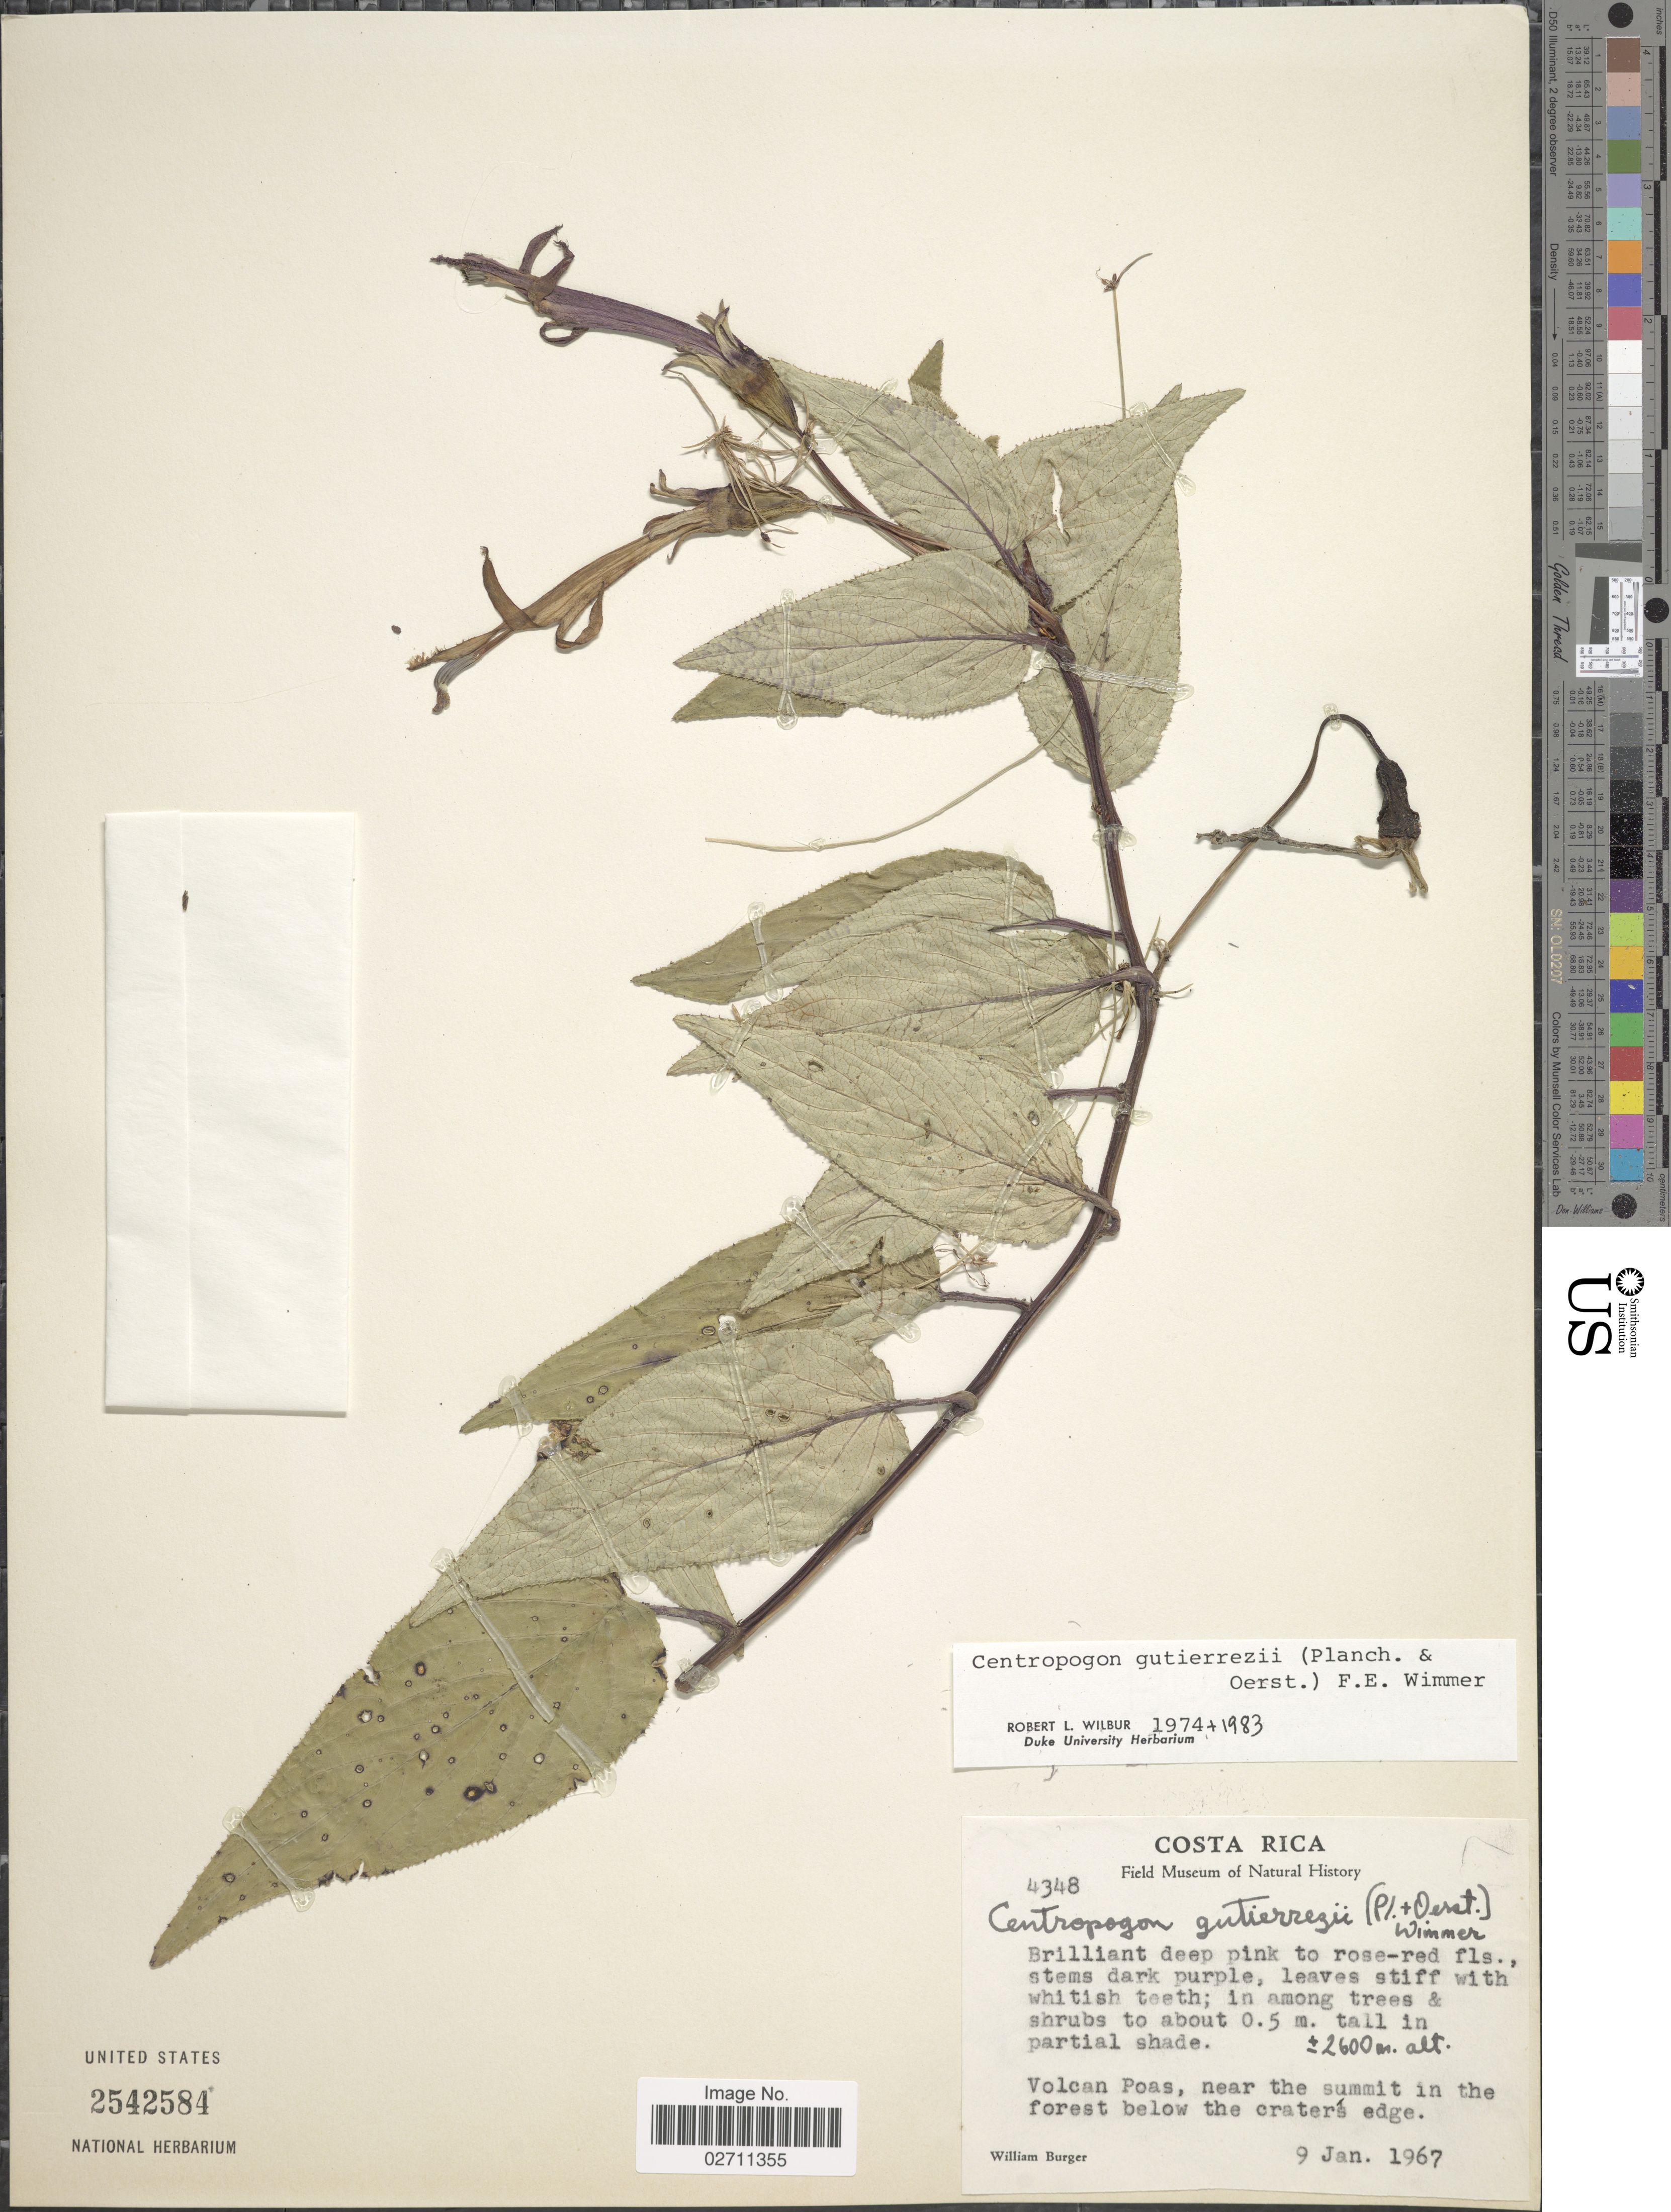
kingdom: Plantae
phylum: Tracheophyta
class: Magnoliopsida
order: Asterales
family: Campanulaceae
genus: Centropogon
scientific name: Centropogon gutierrezii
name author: (Planch. & Oerst.) E. Wimm.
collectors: W. Burger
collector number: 4348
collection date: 1967-01-09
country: Costa Rica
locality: Volcan Poas, near the summit in the forest below the craters edge.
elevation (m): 2600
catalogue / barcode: US 2542584